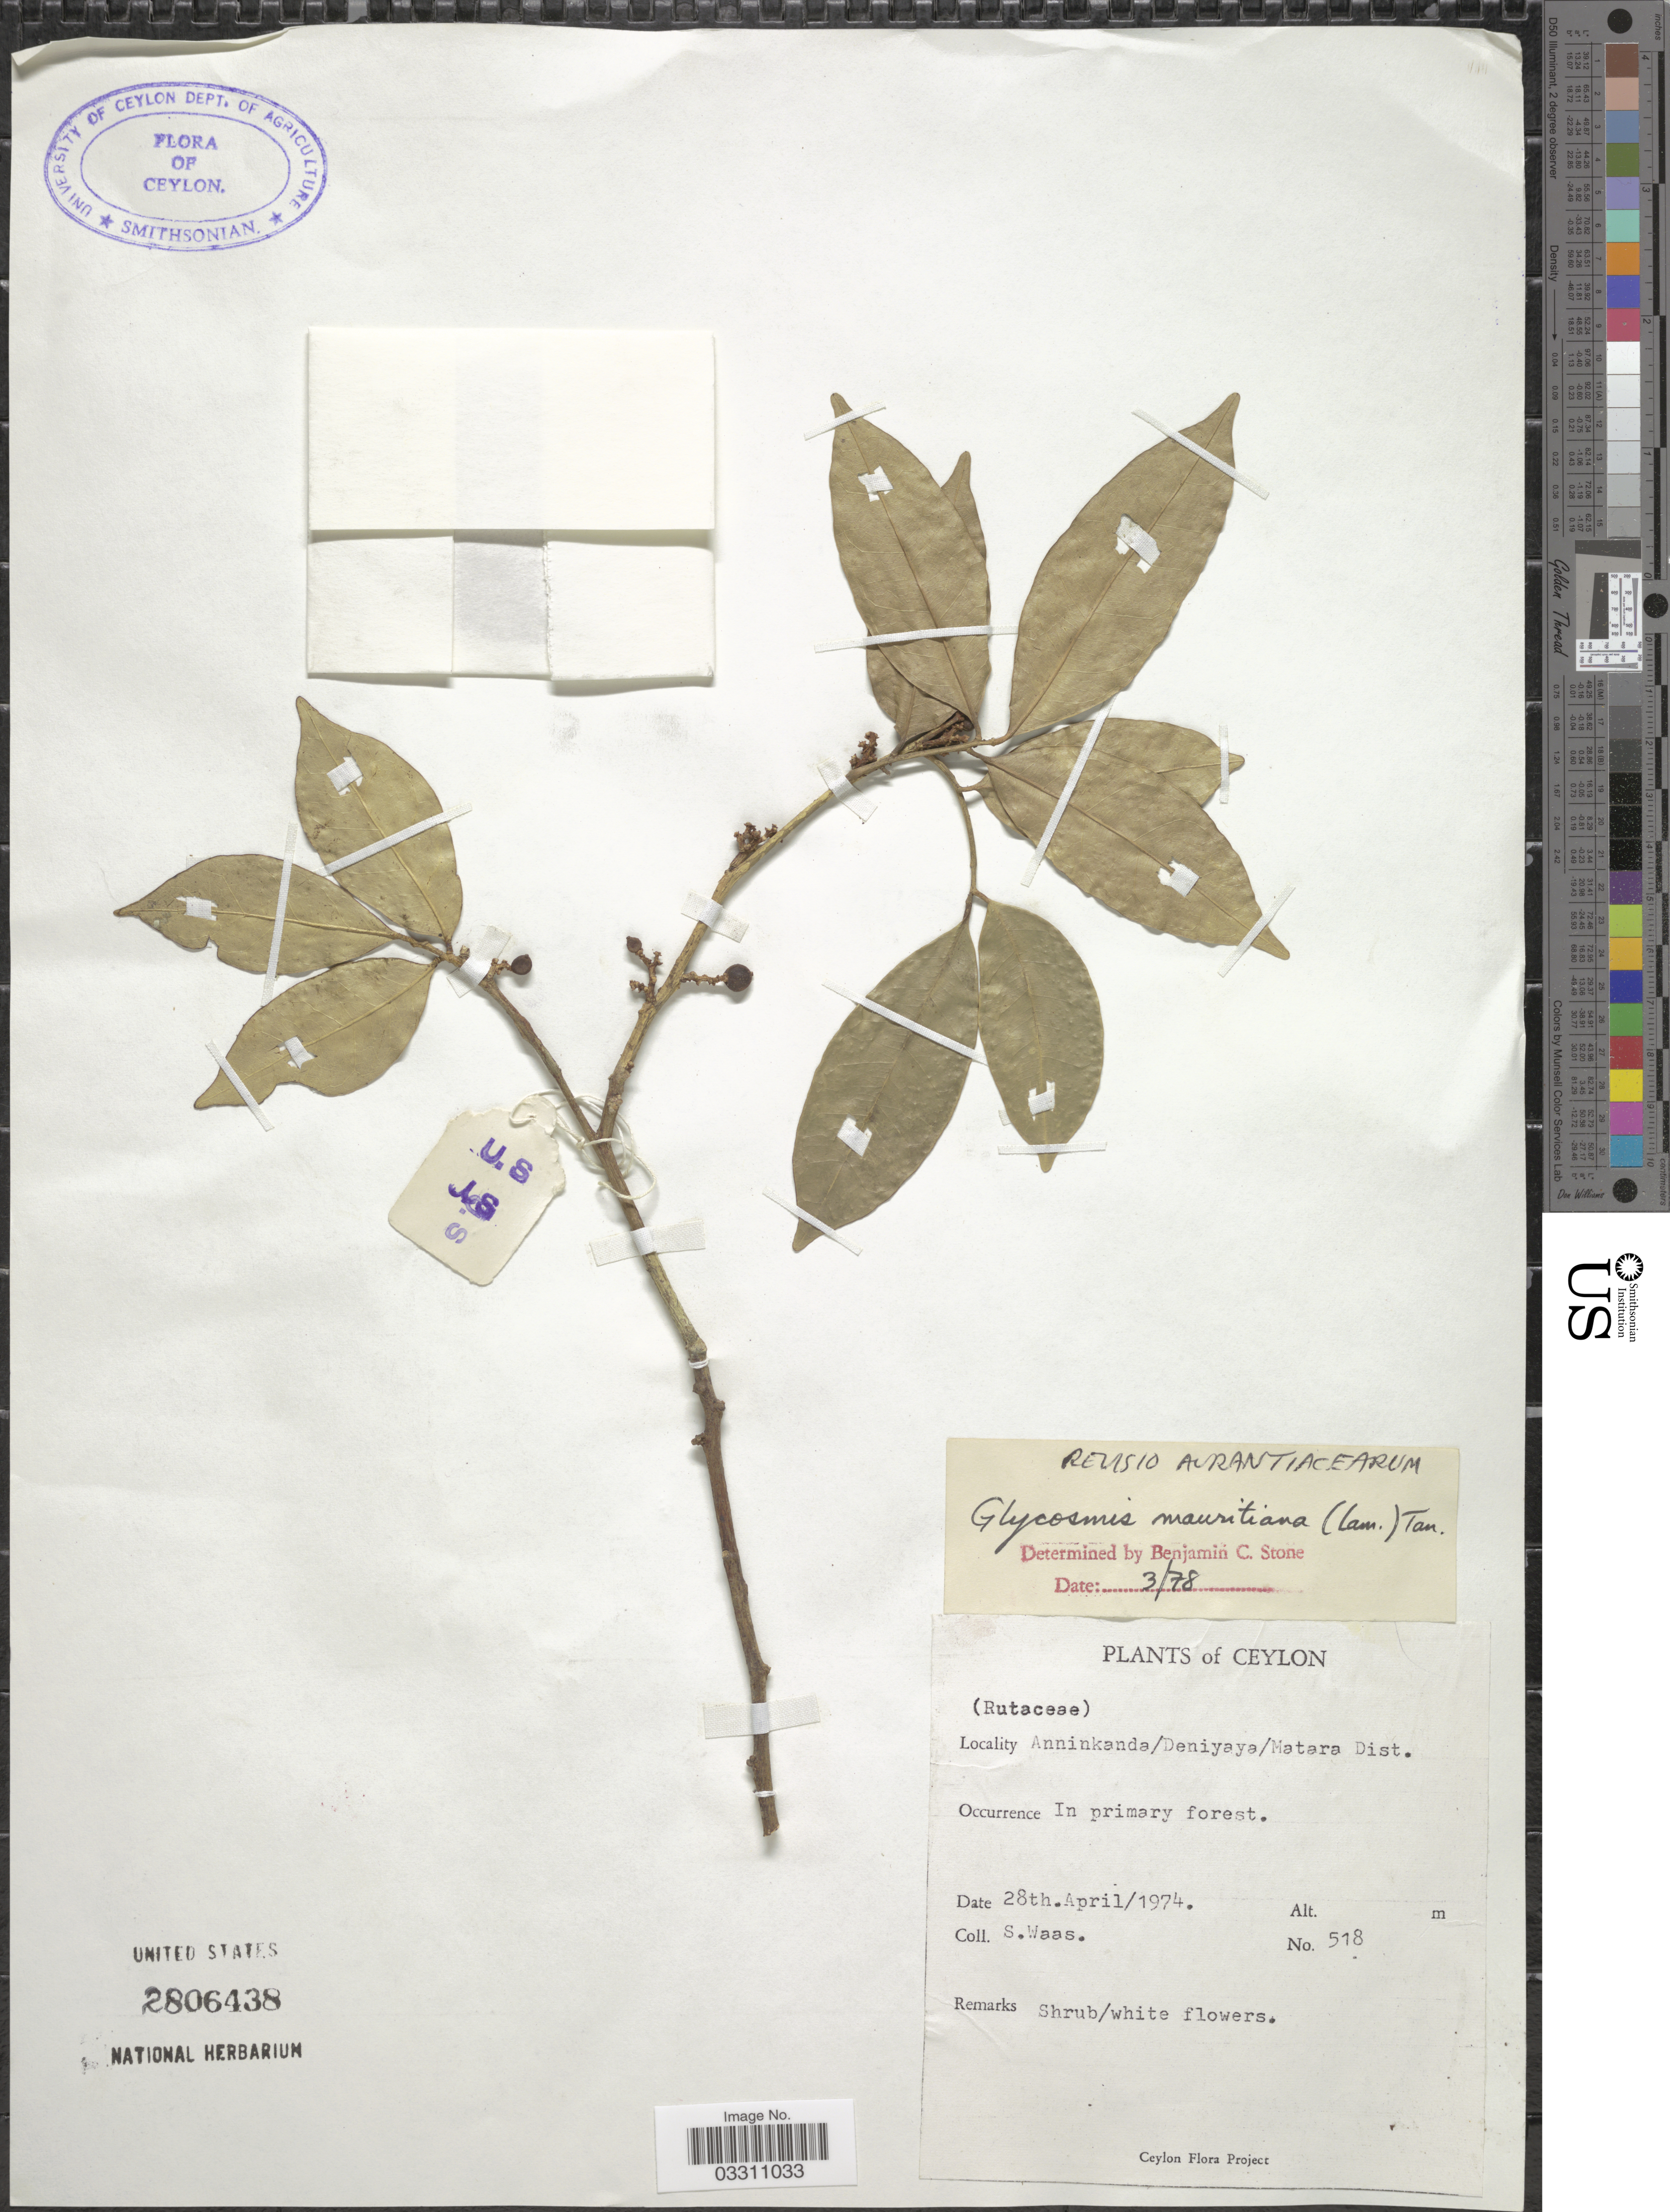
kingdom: Plantae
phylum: Tracheophyta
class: Magnoliopsida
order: Sapindales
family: Rutaceae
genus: Glycosmis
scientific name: Glycosmis mauritiana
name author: (Lamkey) Tanaka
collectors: S. Waas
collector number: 518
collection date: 1974-04-28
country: Sri Lanka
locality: Ceylon, Anninkanda/Deniyaya/Matara Dist.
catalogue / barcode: US 2806438